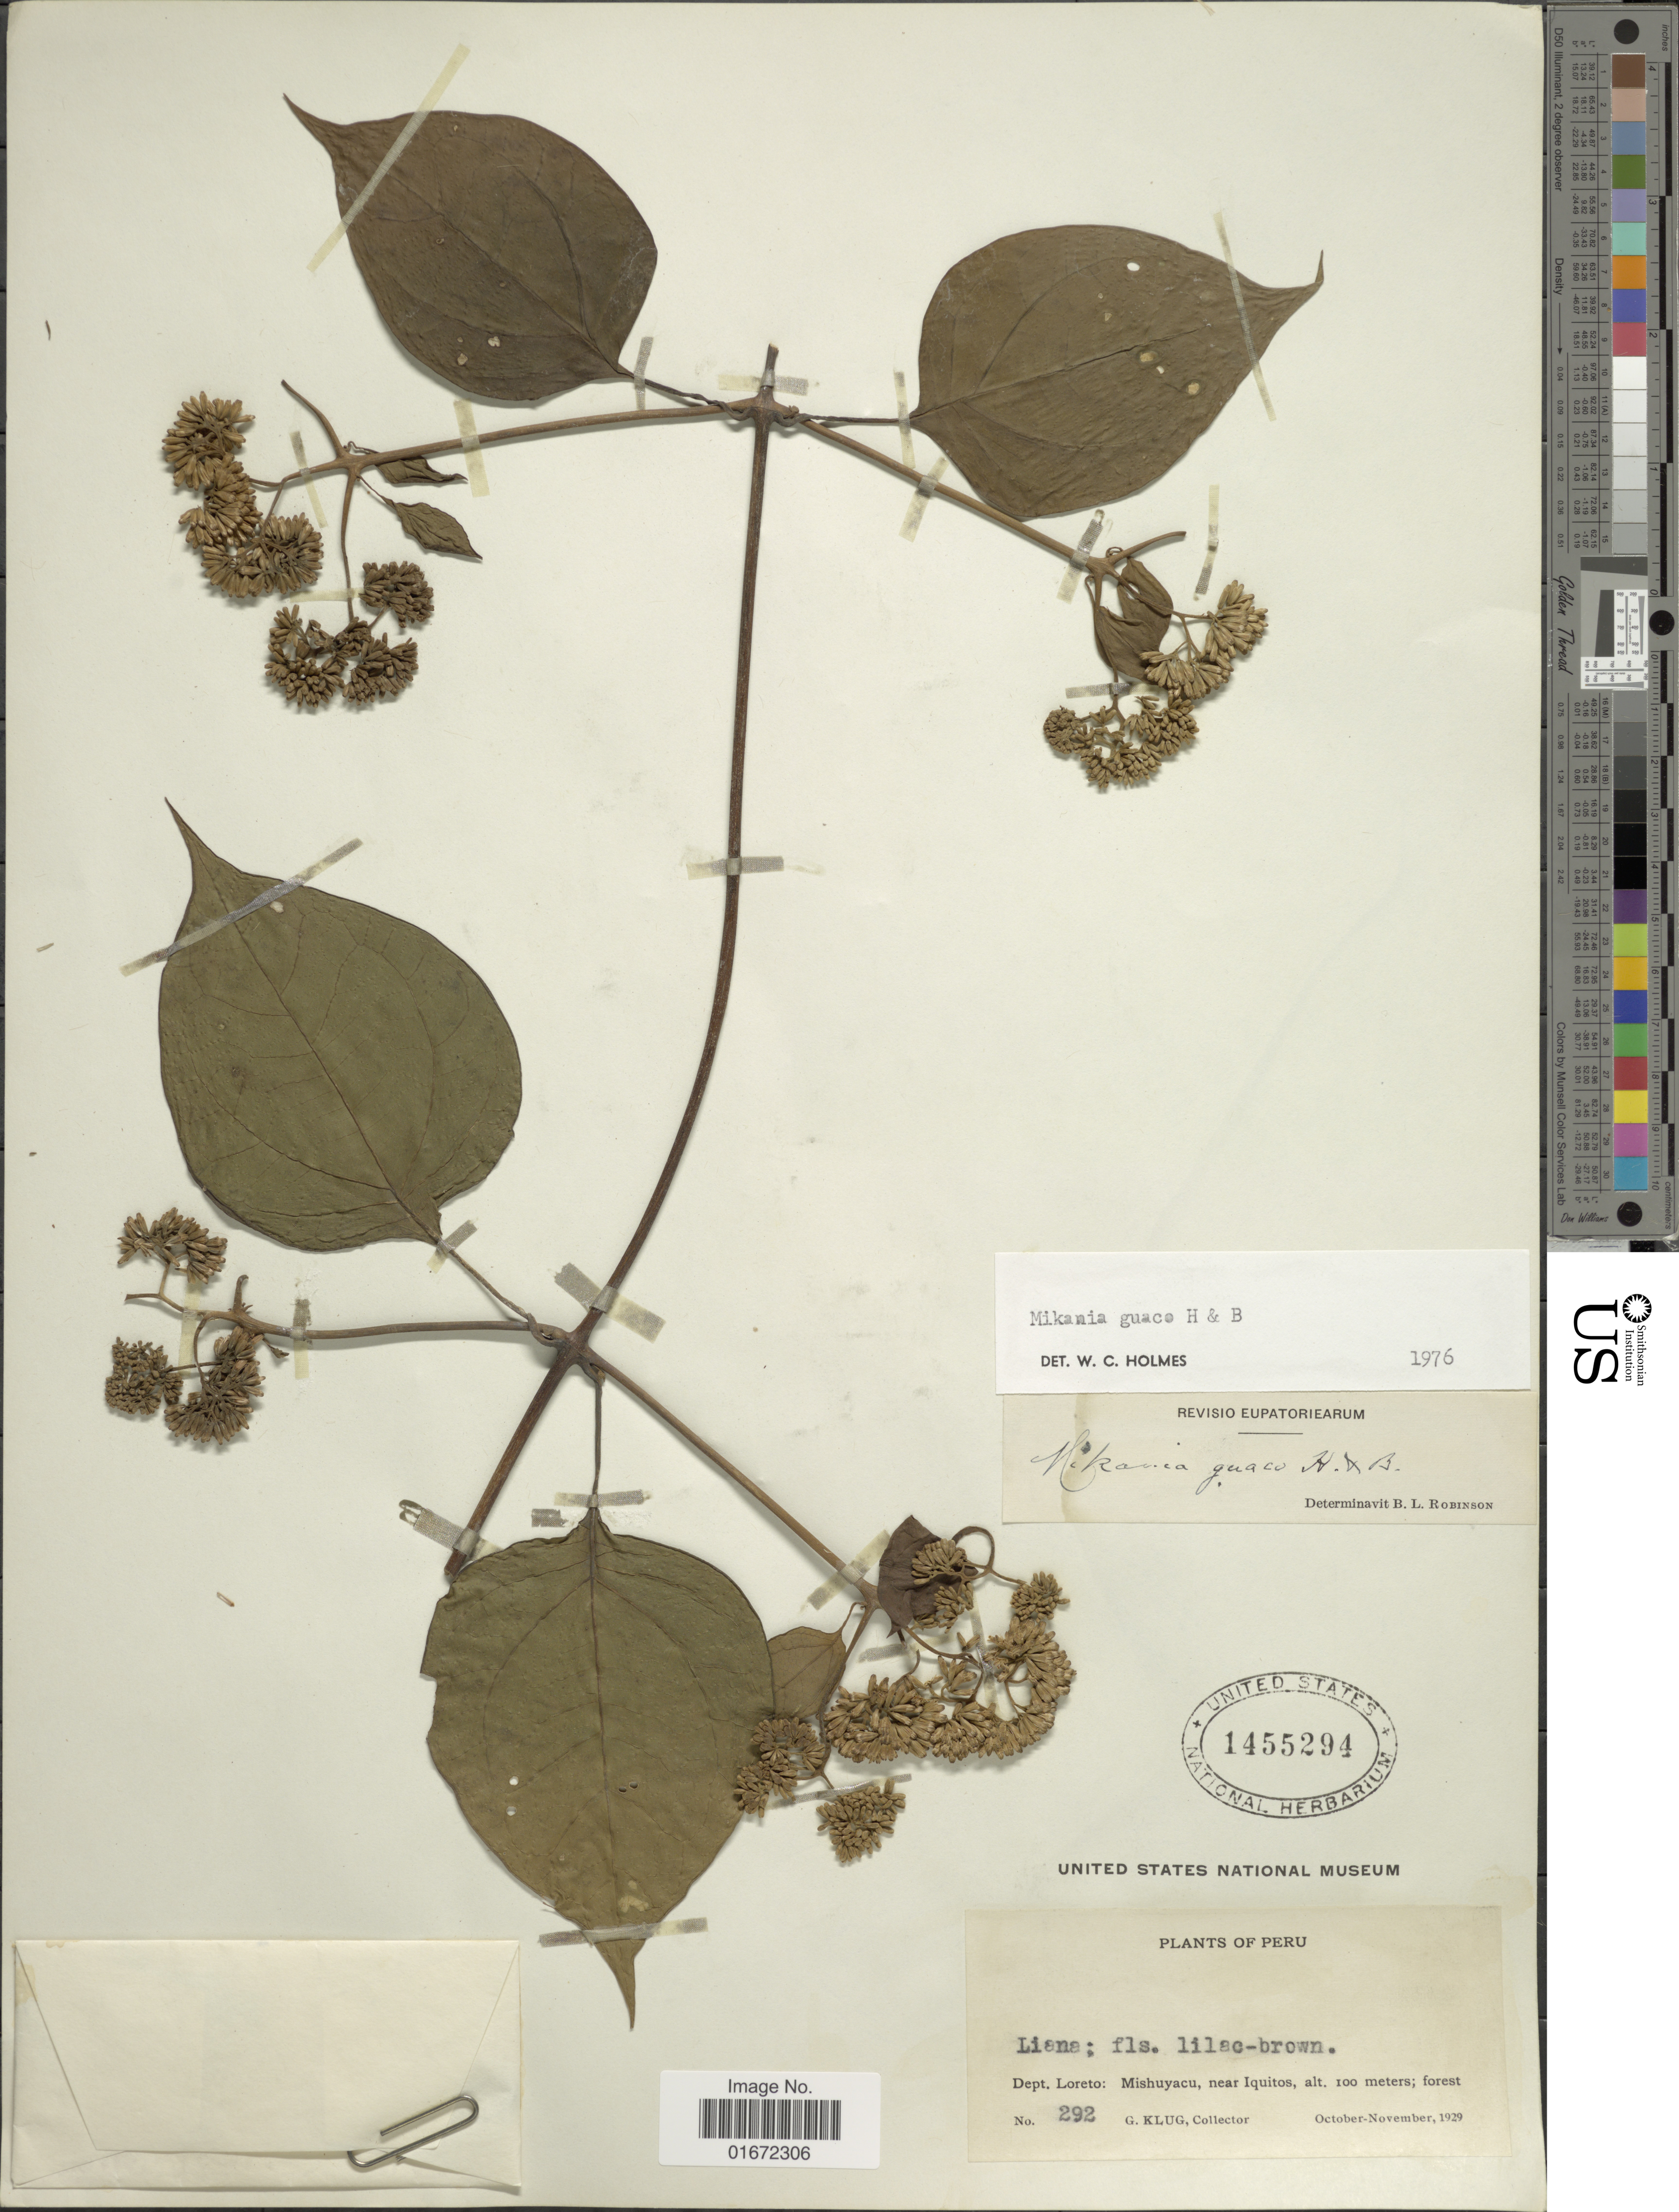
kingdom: Plantae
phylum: Tracheophyta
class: Magnoliopsida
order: Asterales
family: Asteraceae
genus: Mikania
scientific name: Mikania guaco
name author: Humb. & Bonpl.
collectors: G. Klug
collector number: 292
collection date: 1929-10/1929-11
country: Peru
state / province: Loreto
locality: Dept. Loreto: Mishuyacu, near Iquitos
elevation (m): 100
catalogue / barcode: US 1455294